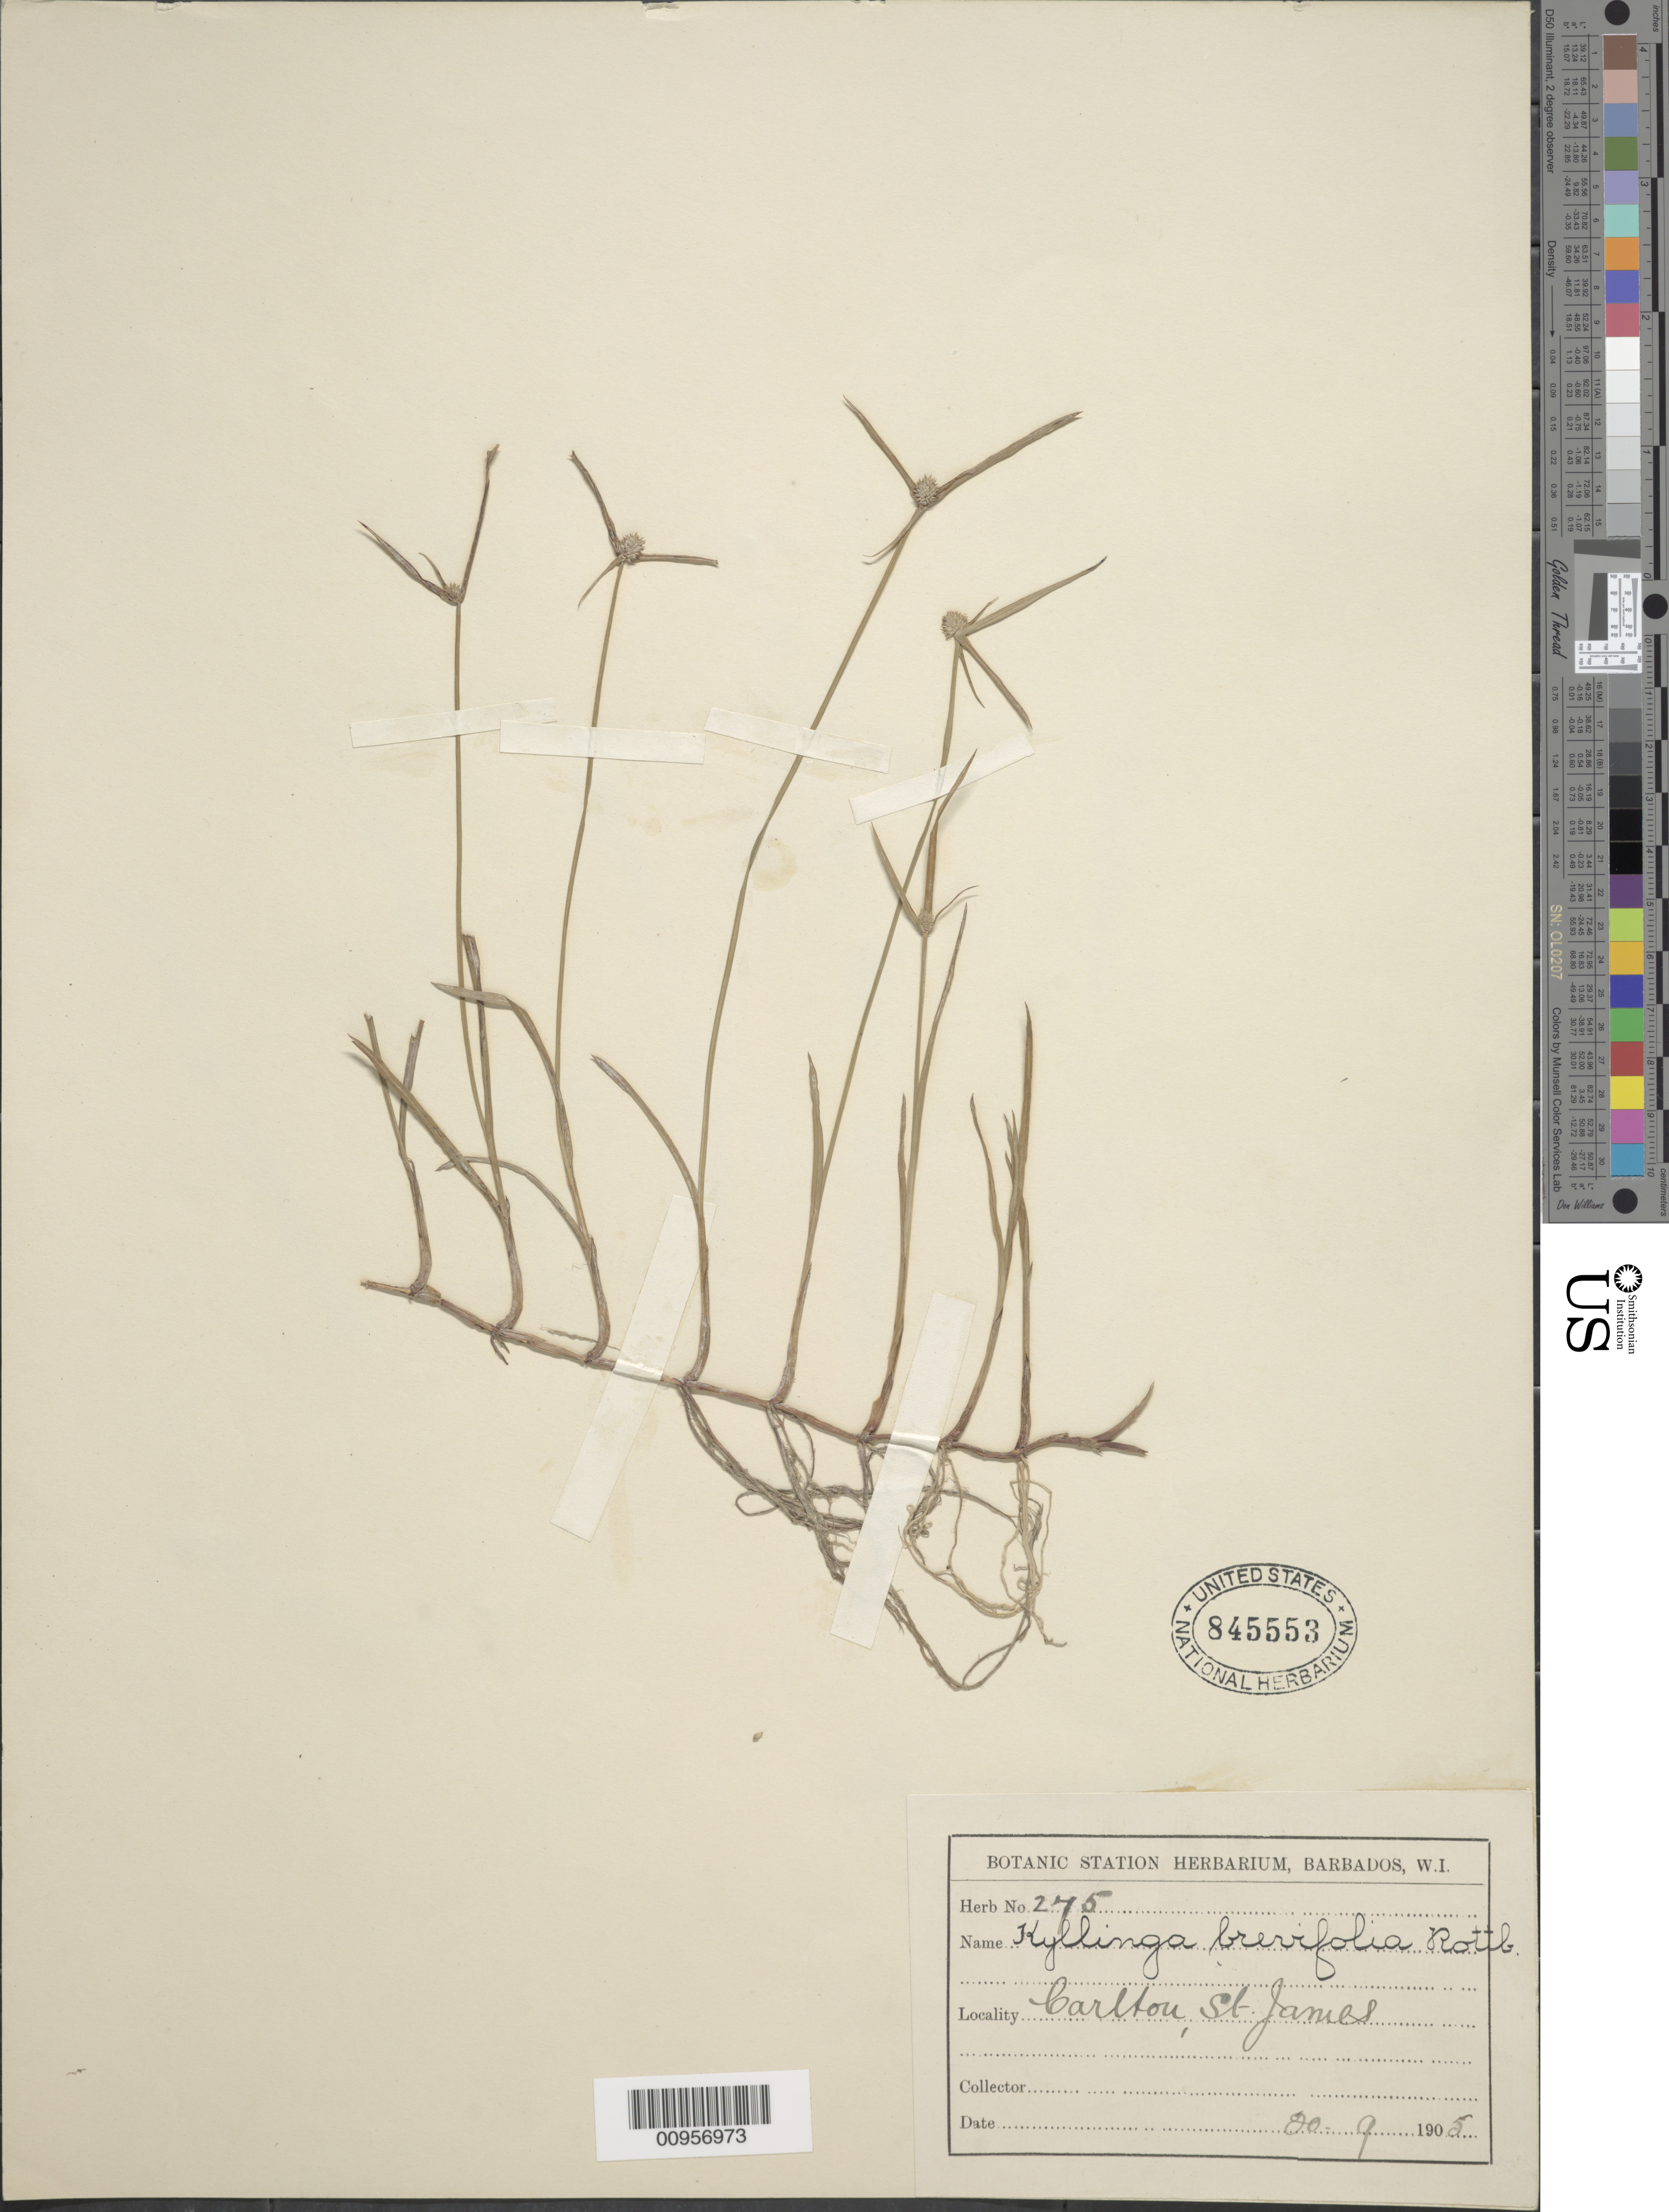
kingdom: Plantae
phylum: Tracheophyta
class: Liliopsida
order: Poales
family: Cyperaceae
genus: Cyperus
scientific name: Cyperus brevifolius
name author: (Rottb.) Hassk.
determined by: Strong, M. T., (US), Smithsonian Institution - National Museum of Natural History (UNITED STATES)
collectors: ex herb. Bot. Sta. Barbados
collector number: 275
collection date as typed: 20 Sep 1905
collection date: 1905-09-20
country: Barbados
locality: Carlton, St. James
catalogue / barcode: US 845553